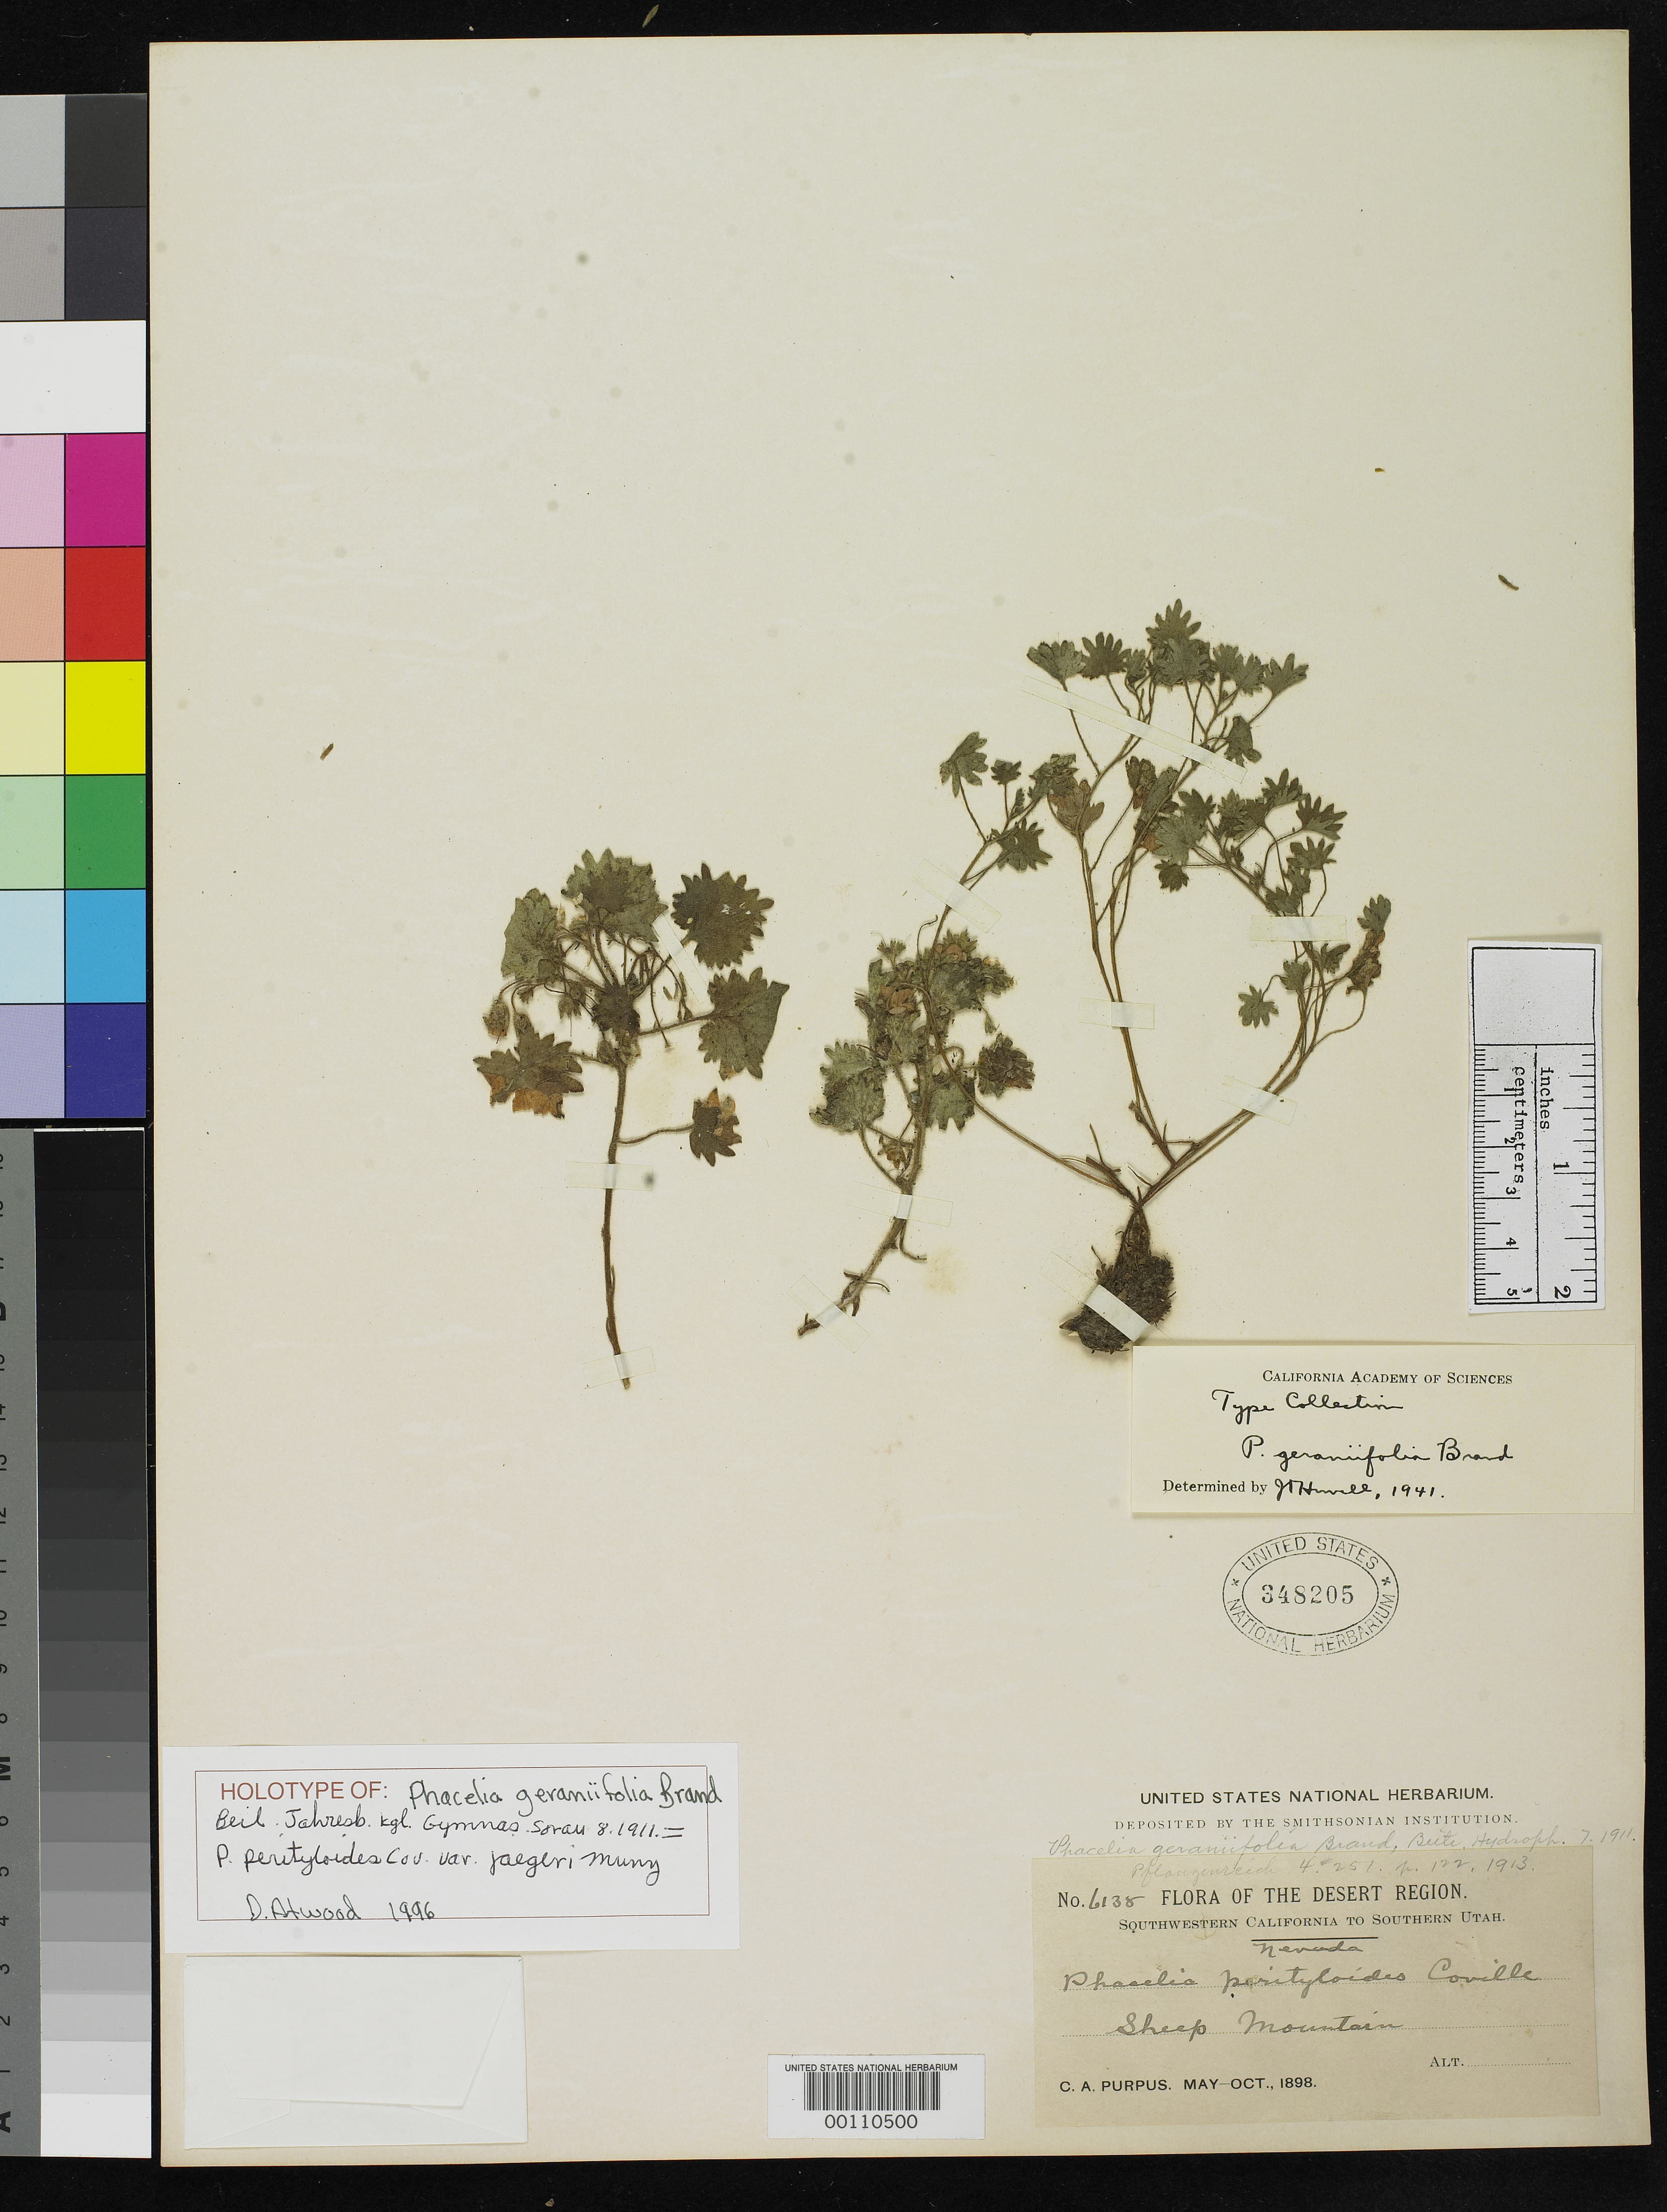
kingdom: Plantae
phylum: Tracheophyta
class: Magnoliopsida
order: Boraginales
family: Hydrophyllaceae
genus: Phacelia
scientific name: Phacelia geraniifolia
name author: Brand in Engl.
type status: Isotype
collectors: C. A. Purpus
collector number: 6138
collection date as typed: May 1898 to -- Oct 1898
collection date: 1898-05/1898-10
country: United States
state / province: Nevada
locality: Sheep Mountains.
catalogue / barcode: US 348205